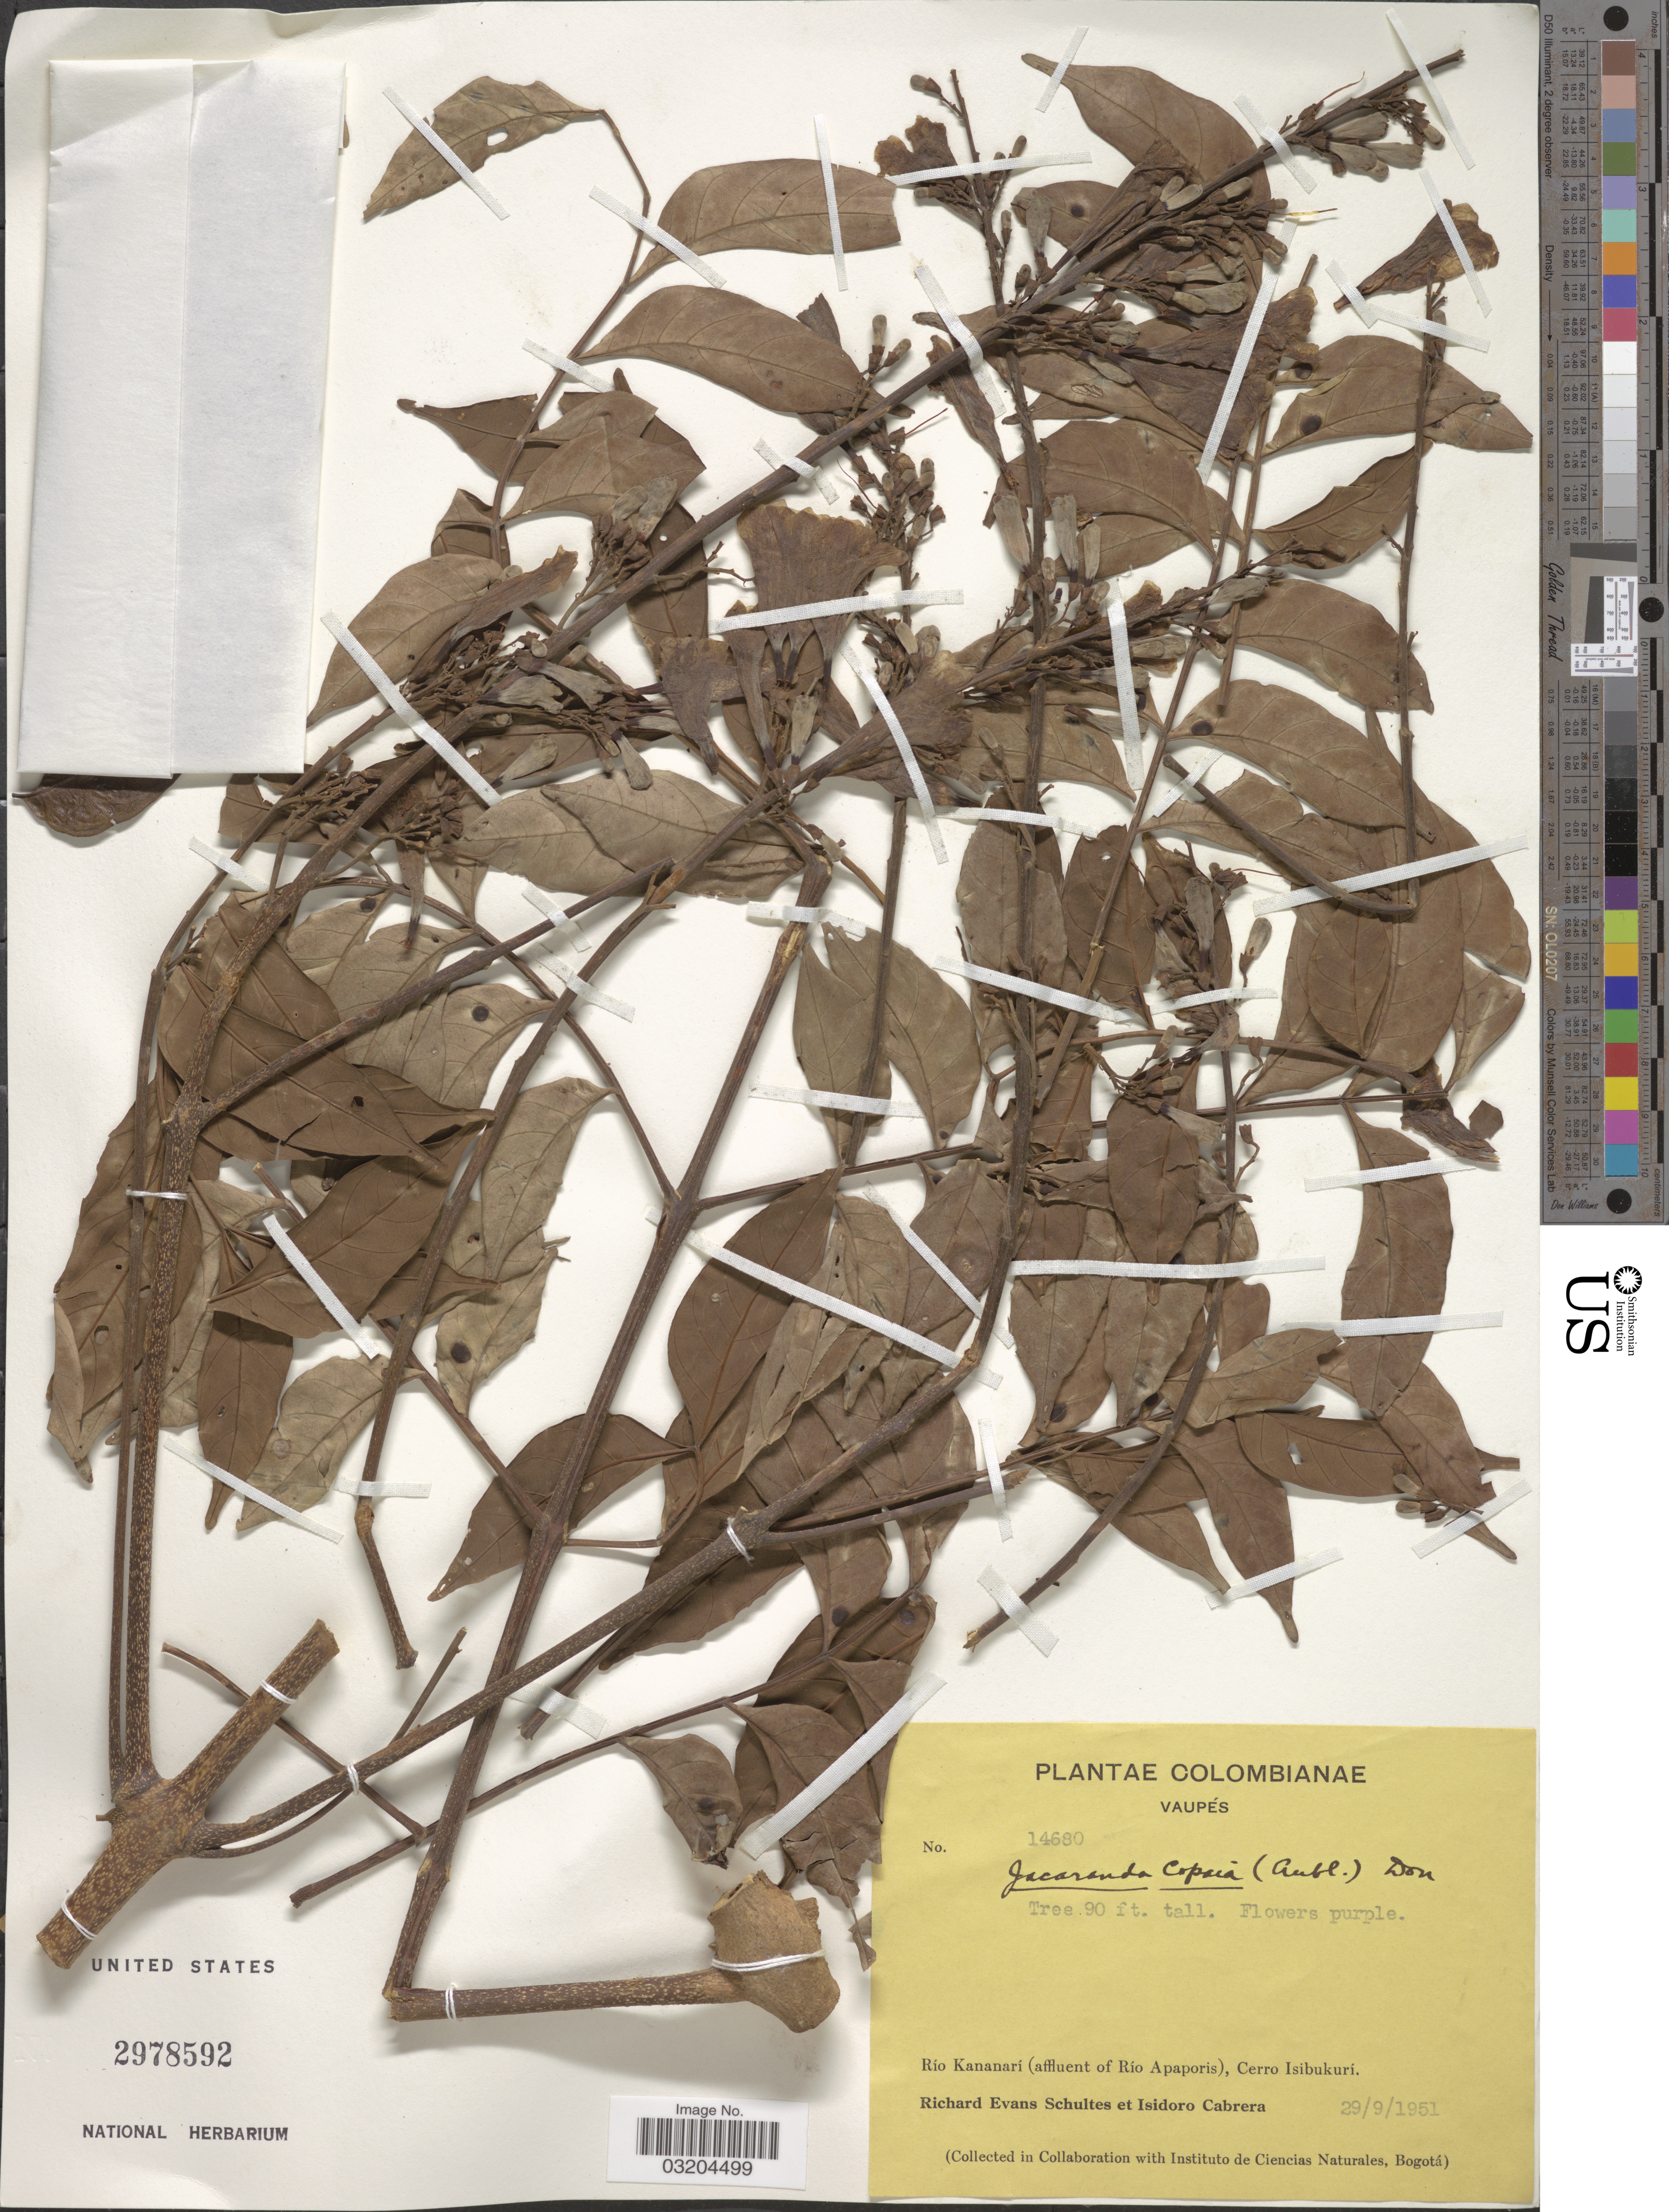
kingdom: Plantae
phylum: Tracheophyta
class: Magnoliopsida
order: Lamiales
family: Bignoniaceae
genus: Jacaranda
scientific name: Jacaranda copaia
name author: (Aubl.) D. Don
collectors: R. E. Schultes & I. Cabrera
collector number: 14680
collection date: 1951-09-29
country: Colombia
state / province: Vaupés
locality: Río Kananarí (affluent of Río Apaporis), Cerro Isibukurí.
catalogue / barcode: US 2978592